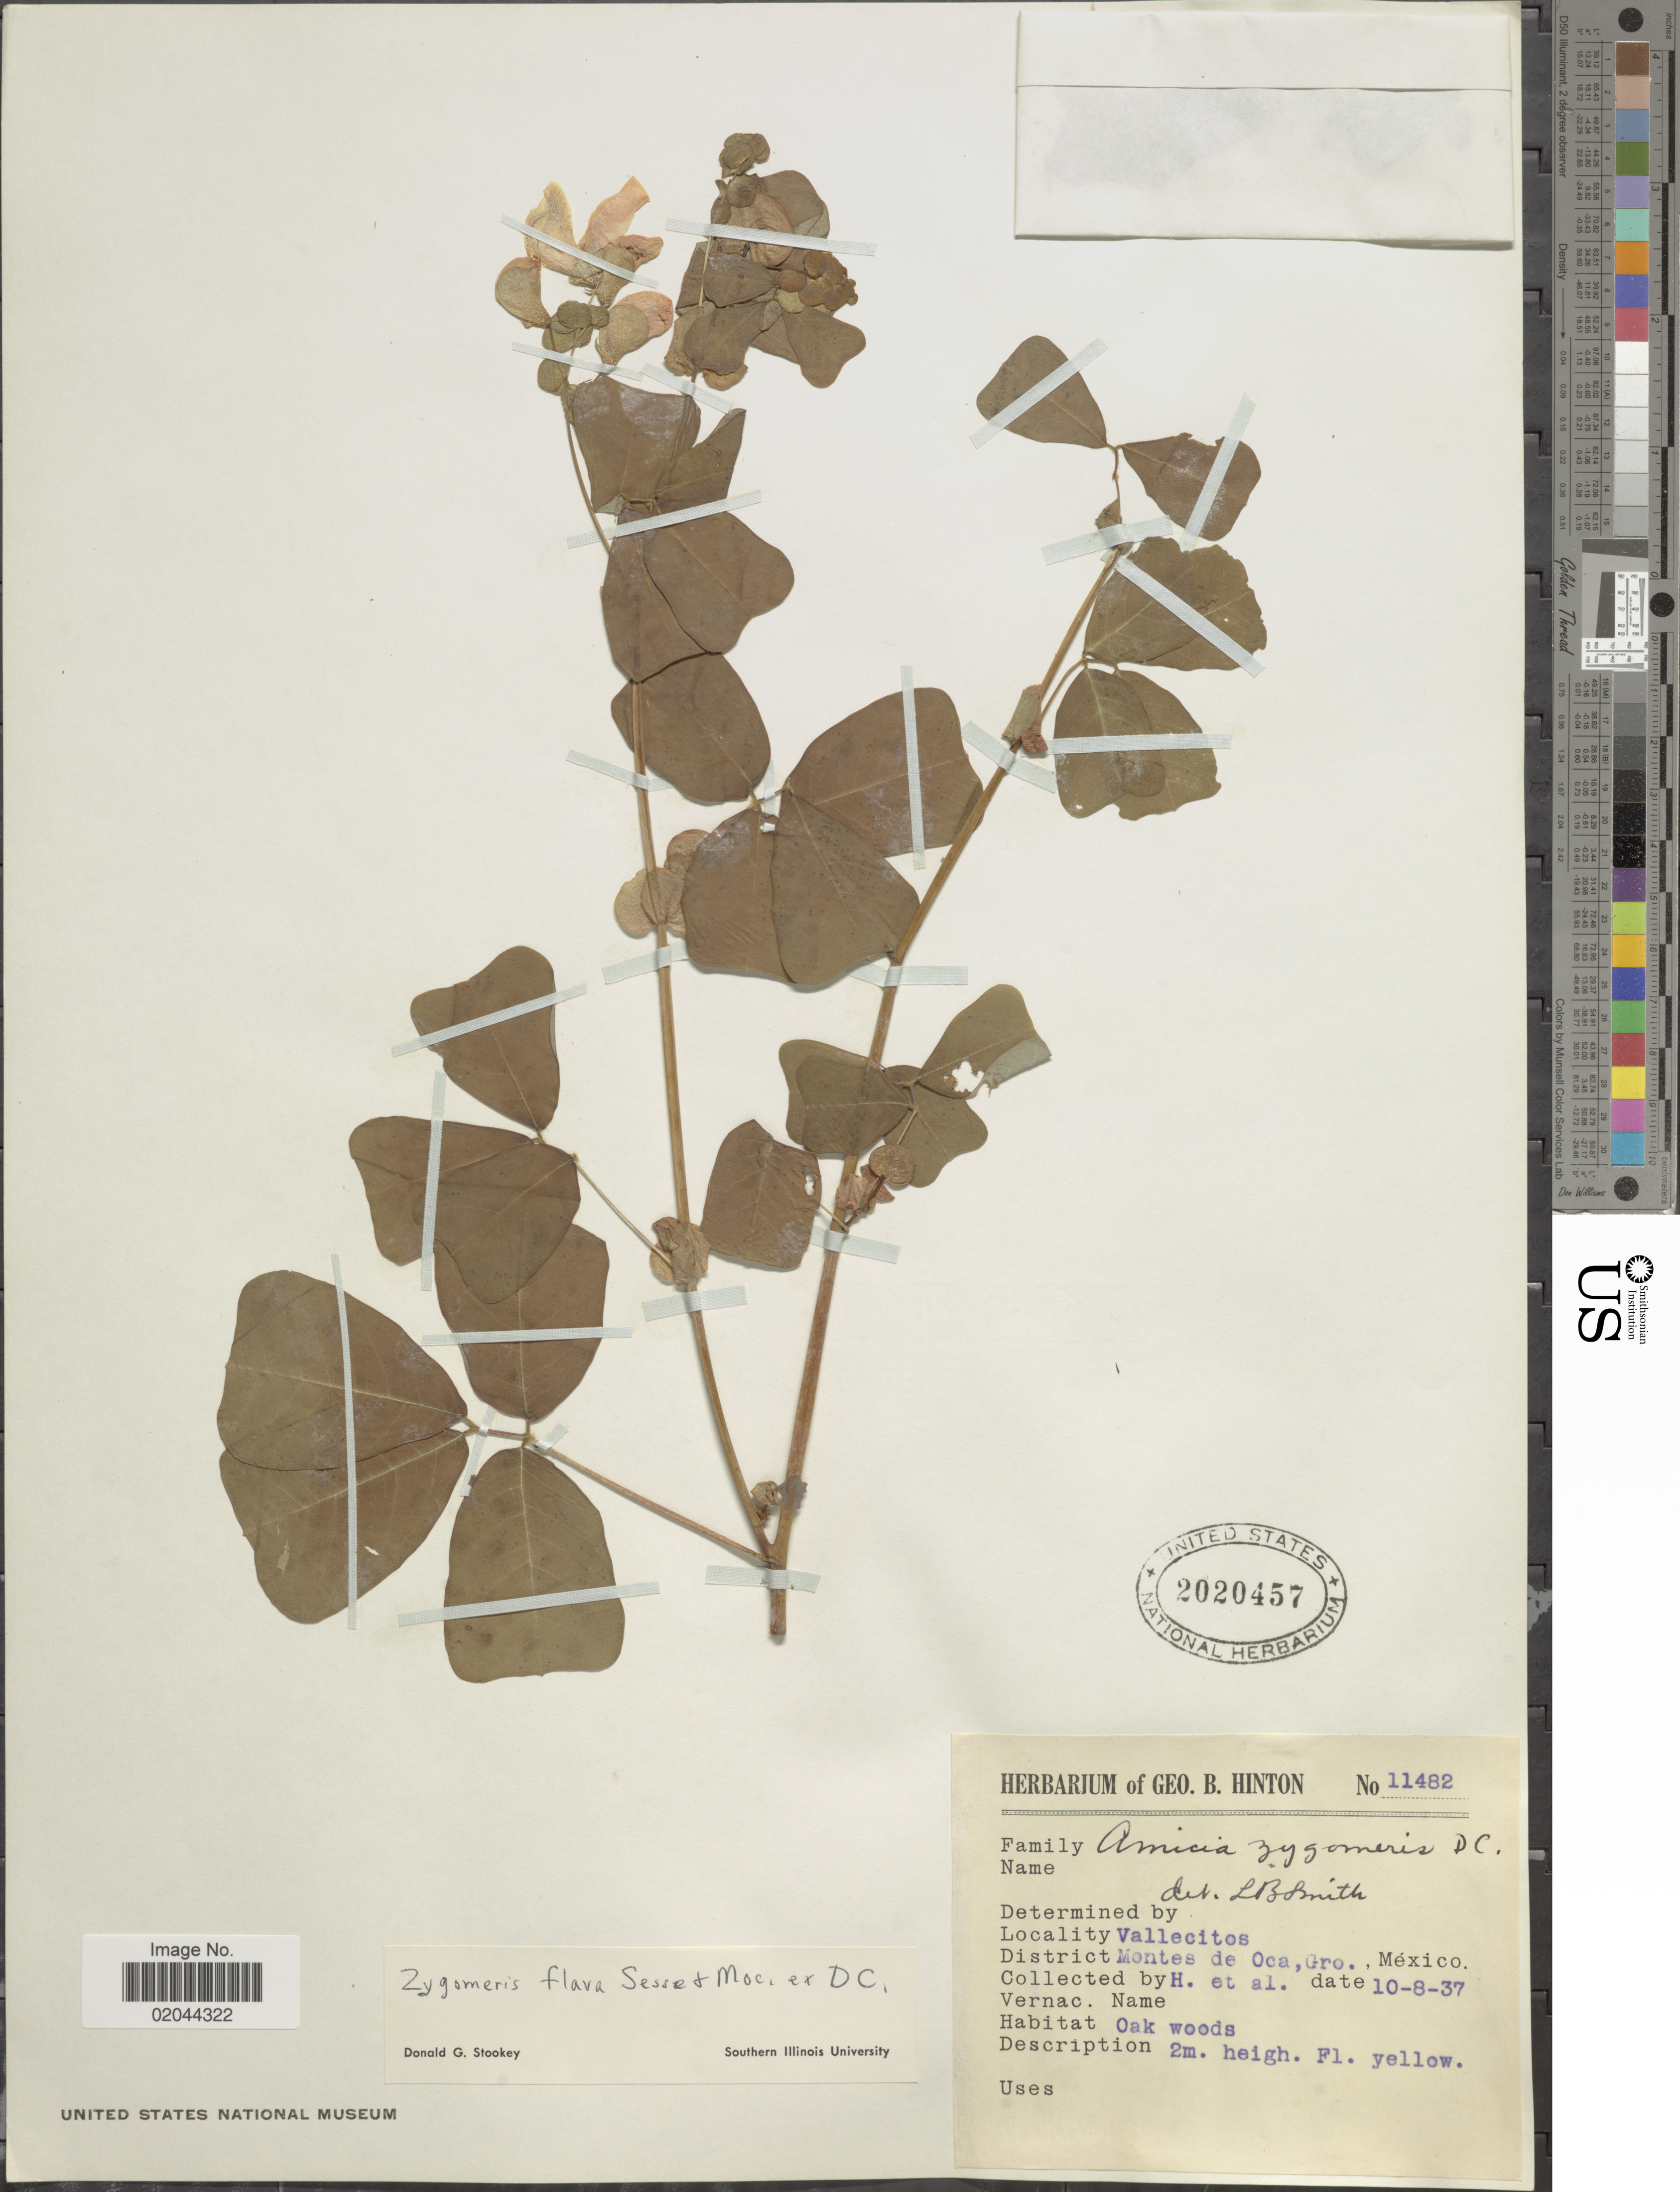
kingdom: Plantae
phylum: Tracheophyta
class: Magnoliopsida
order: Fabales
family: Fabaceae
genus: Amicia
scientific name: Amicia zygomeris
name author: DC.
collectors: G. B. Hinton & et al.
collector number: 11482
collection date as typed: Transcribed d/m/y: 8/10/37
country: Mexico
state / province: Guerrero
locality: Vallecitos, District Montes de Oca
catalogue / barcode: US 2020457